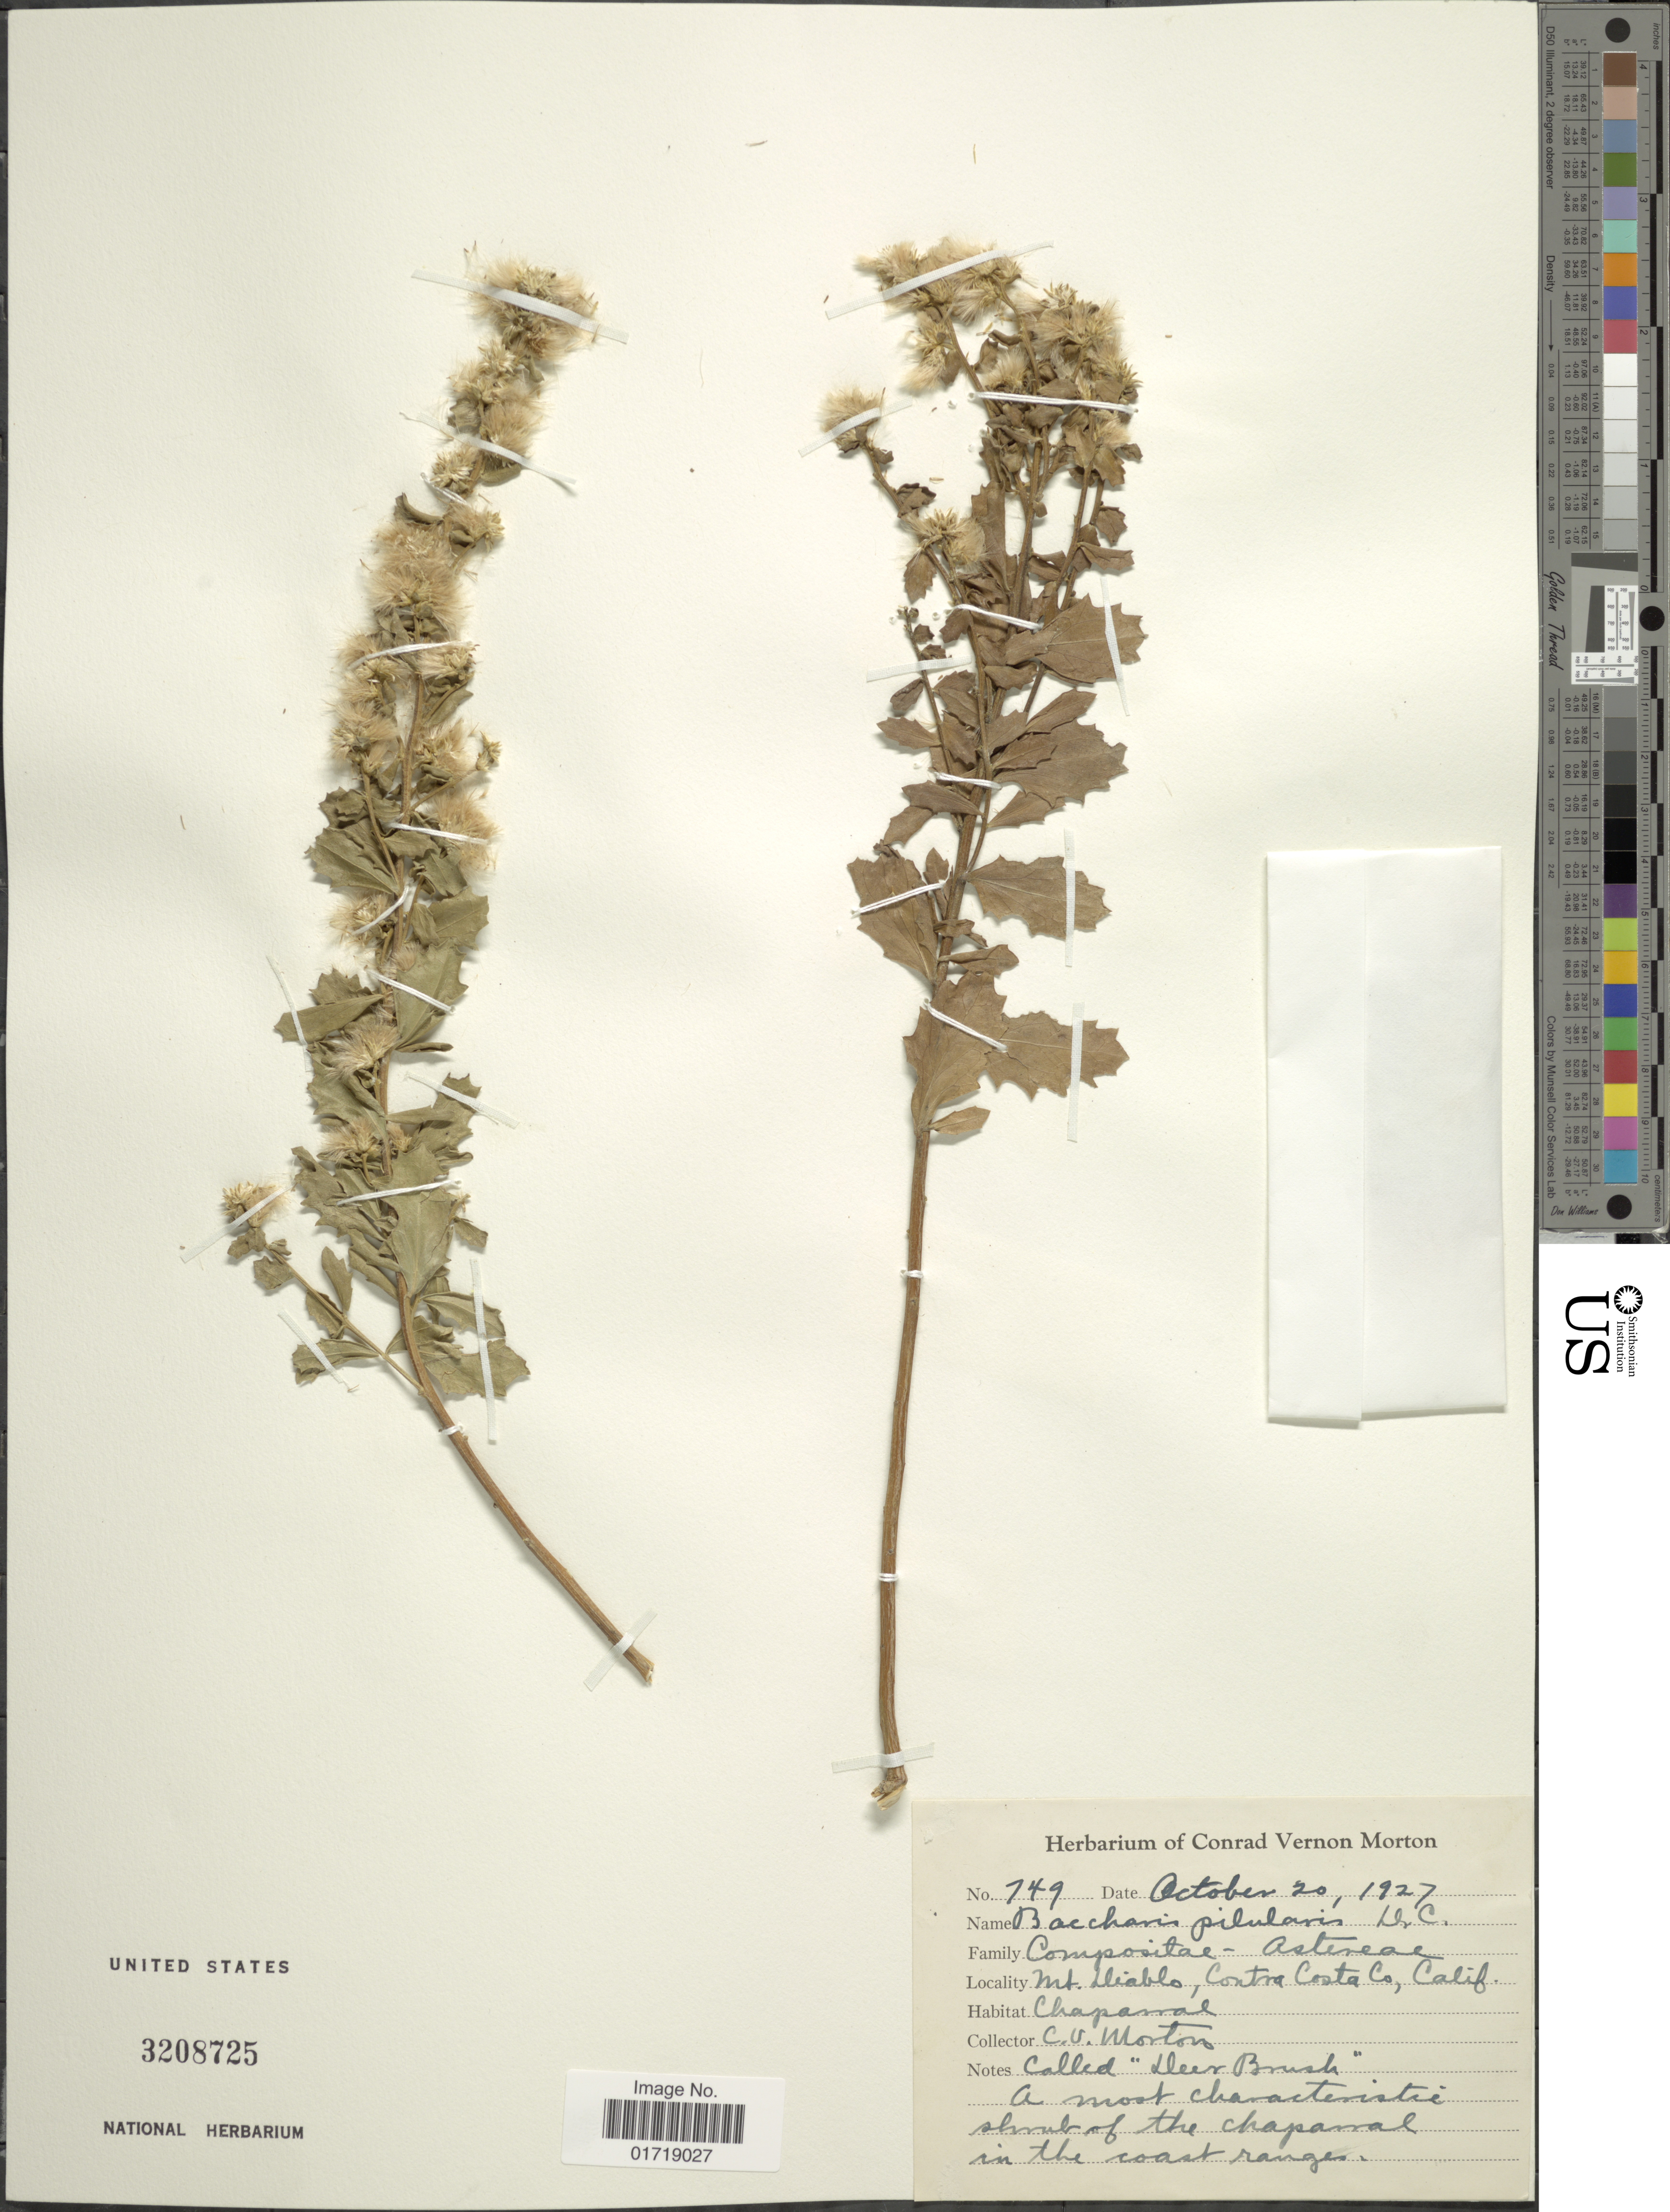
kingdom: Plantae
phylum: Tracheophyta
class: Magnoliopsida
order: Asterales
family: Asteraceae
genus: Baccharis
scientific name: Baccharis pilularis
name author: DC.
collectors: C. V. Morton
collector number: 749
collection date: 1927-10-20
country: United States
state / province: California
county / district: Contra Costa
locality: Mt. Diablo, Contra Costa Co., Calif.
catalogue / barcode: US 3208725